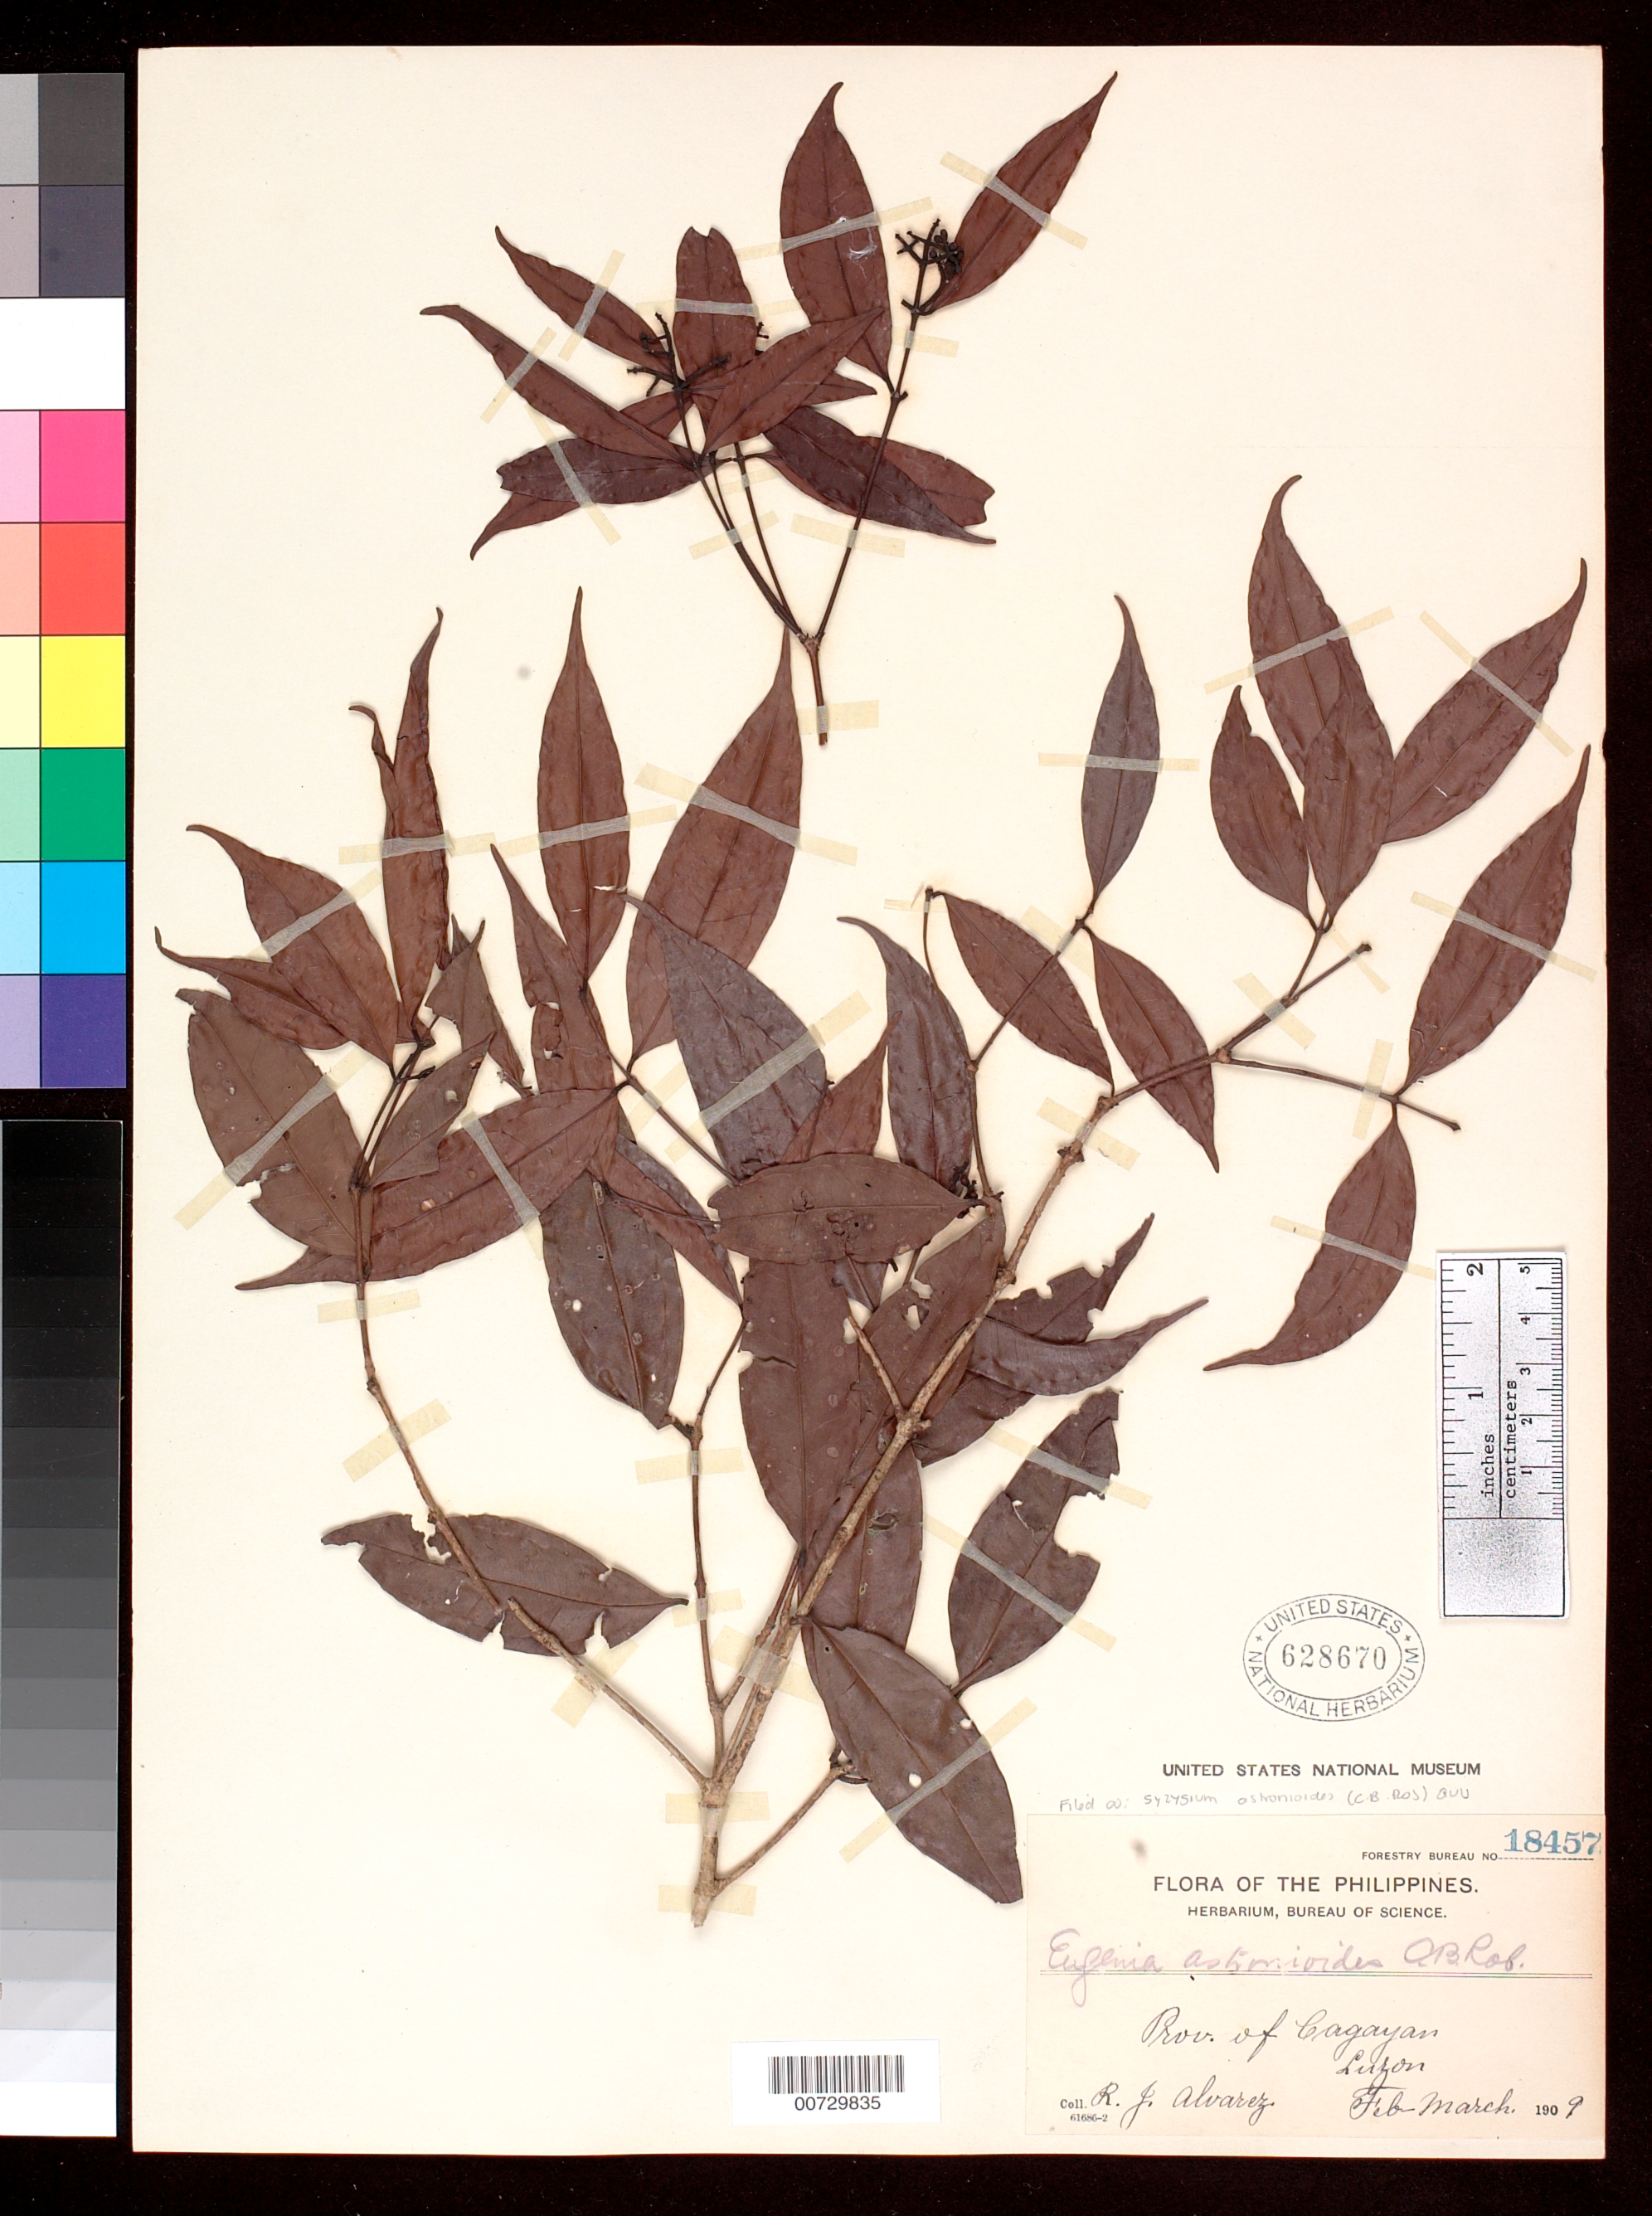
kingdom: Plantae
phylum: Tracheophyta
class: Magnoliopsida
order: Myrtales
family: Myrtaceae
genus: Syzygium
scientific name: Syzygium astronioides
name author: (C.B. Rob.) Merr.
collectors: R. Alvarez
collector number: For.Bur. 18457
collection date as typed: Feb 1909 to -- Mar 1909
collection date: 1909-02/1909-03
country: Philippines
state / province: Cagayan Valley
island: Luzon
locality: Cagayan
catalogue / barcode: US 628670